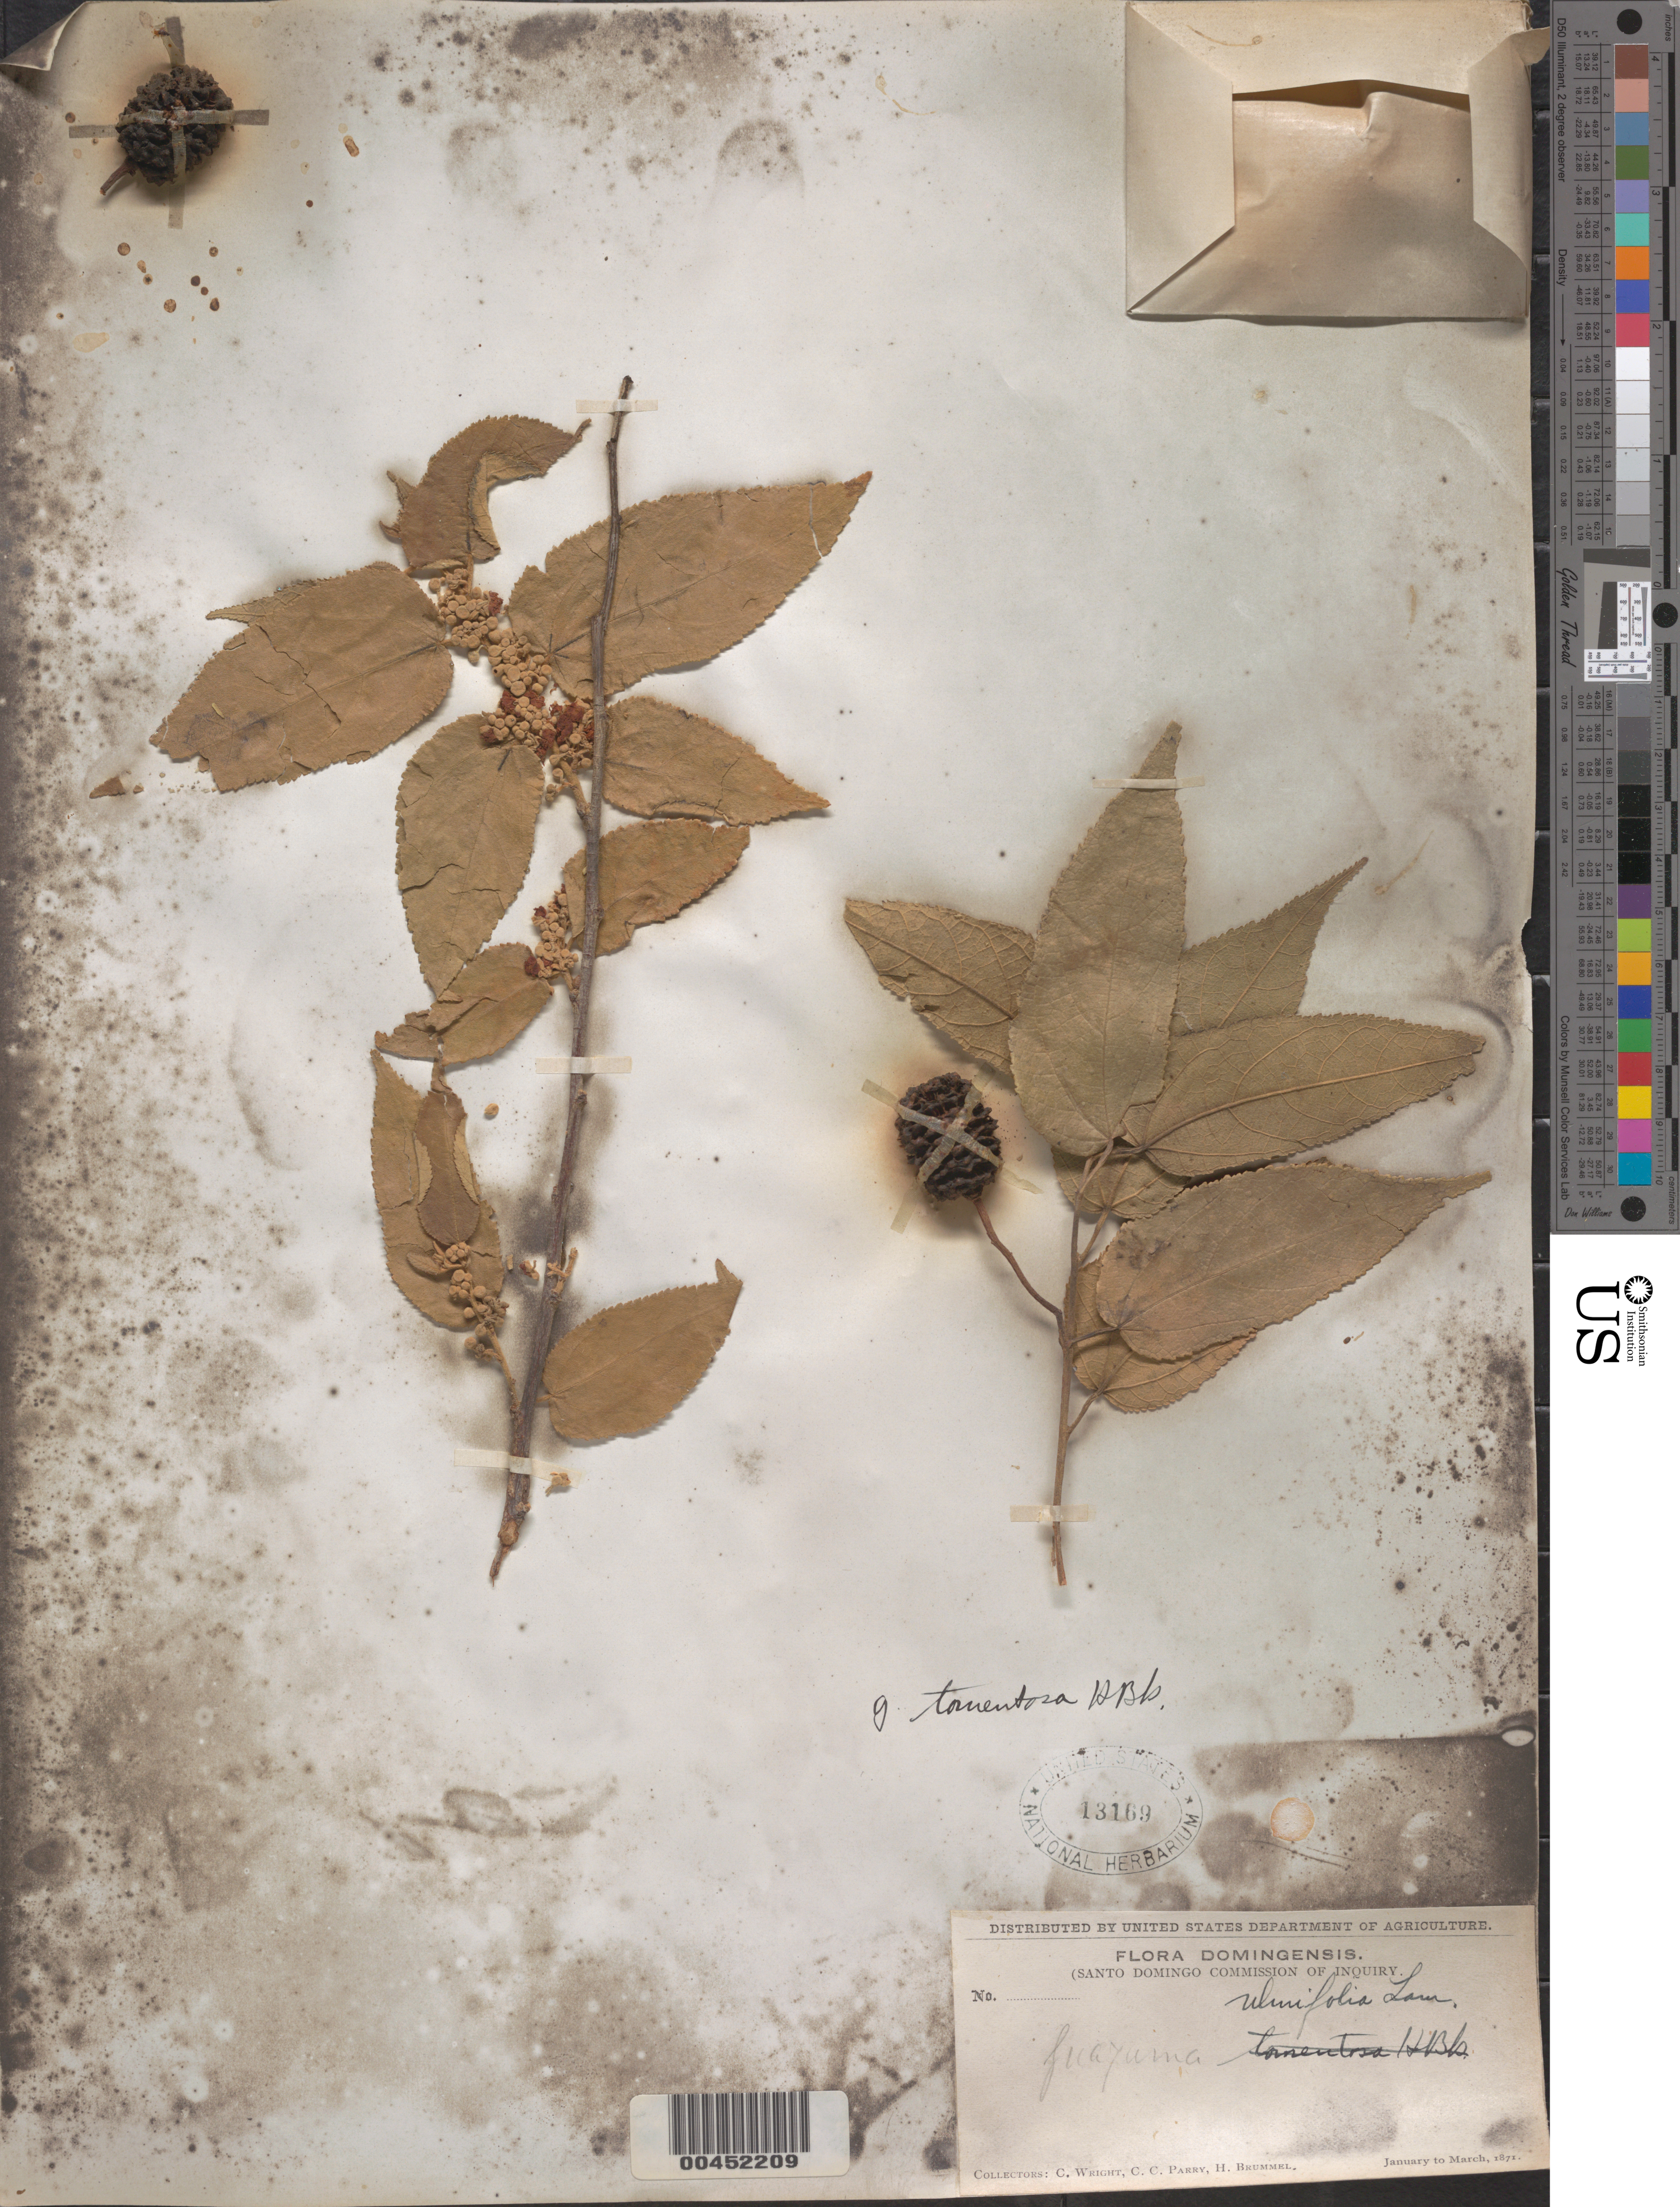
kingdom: Plantae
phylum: Tracheophyta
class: Magnoliopsida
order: Malvales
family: Malvaceae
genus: Guazuma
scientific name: Guazuma ulmifolia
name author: Lam.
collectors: C. Wright, C. C. Parry & H. Brummel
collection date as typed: Jan 1871 to - Ma 187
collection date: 1871-01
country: Dominican Republic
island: Hispaniola Island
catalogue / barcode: US 13169